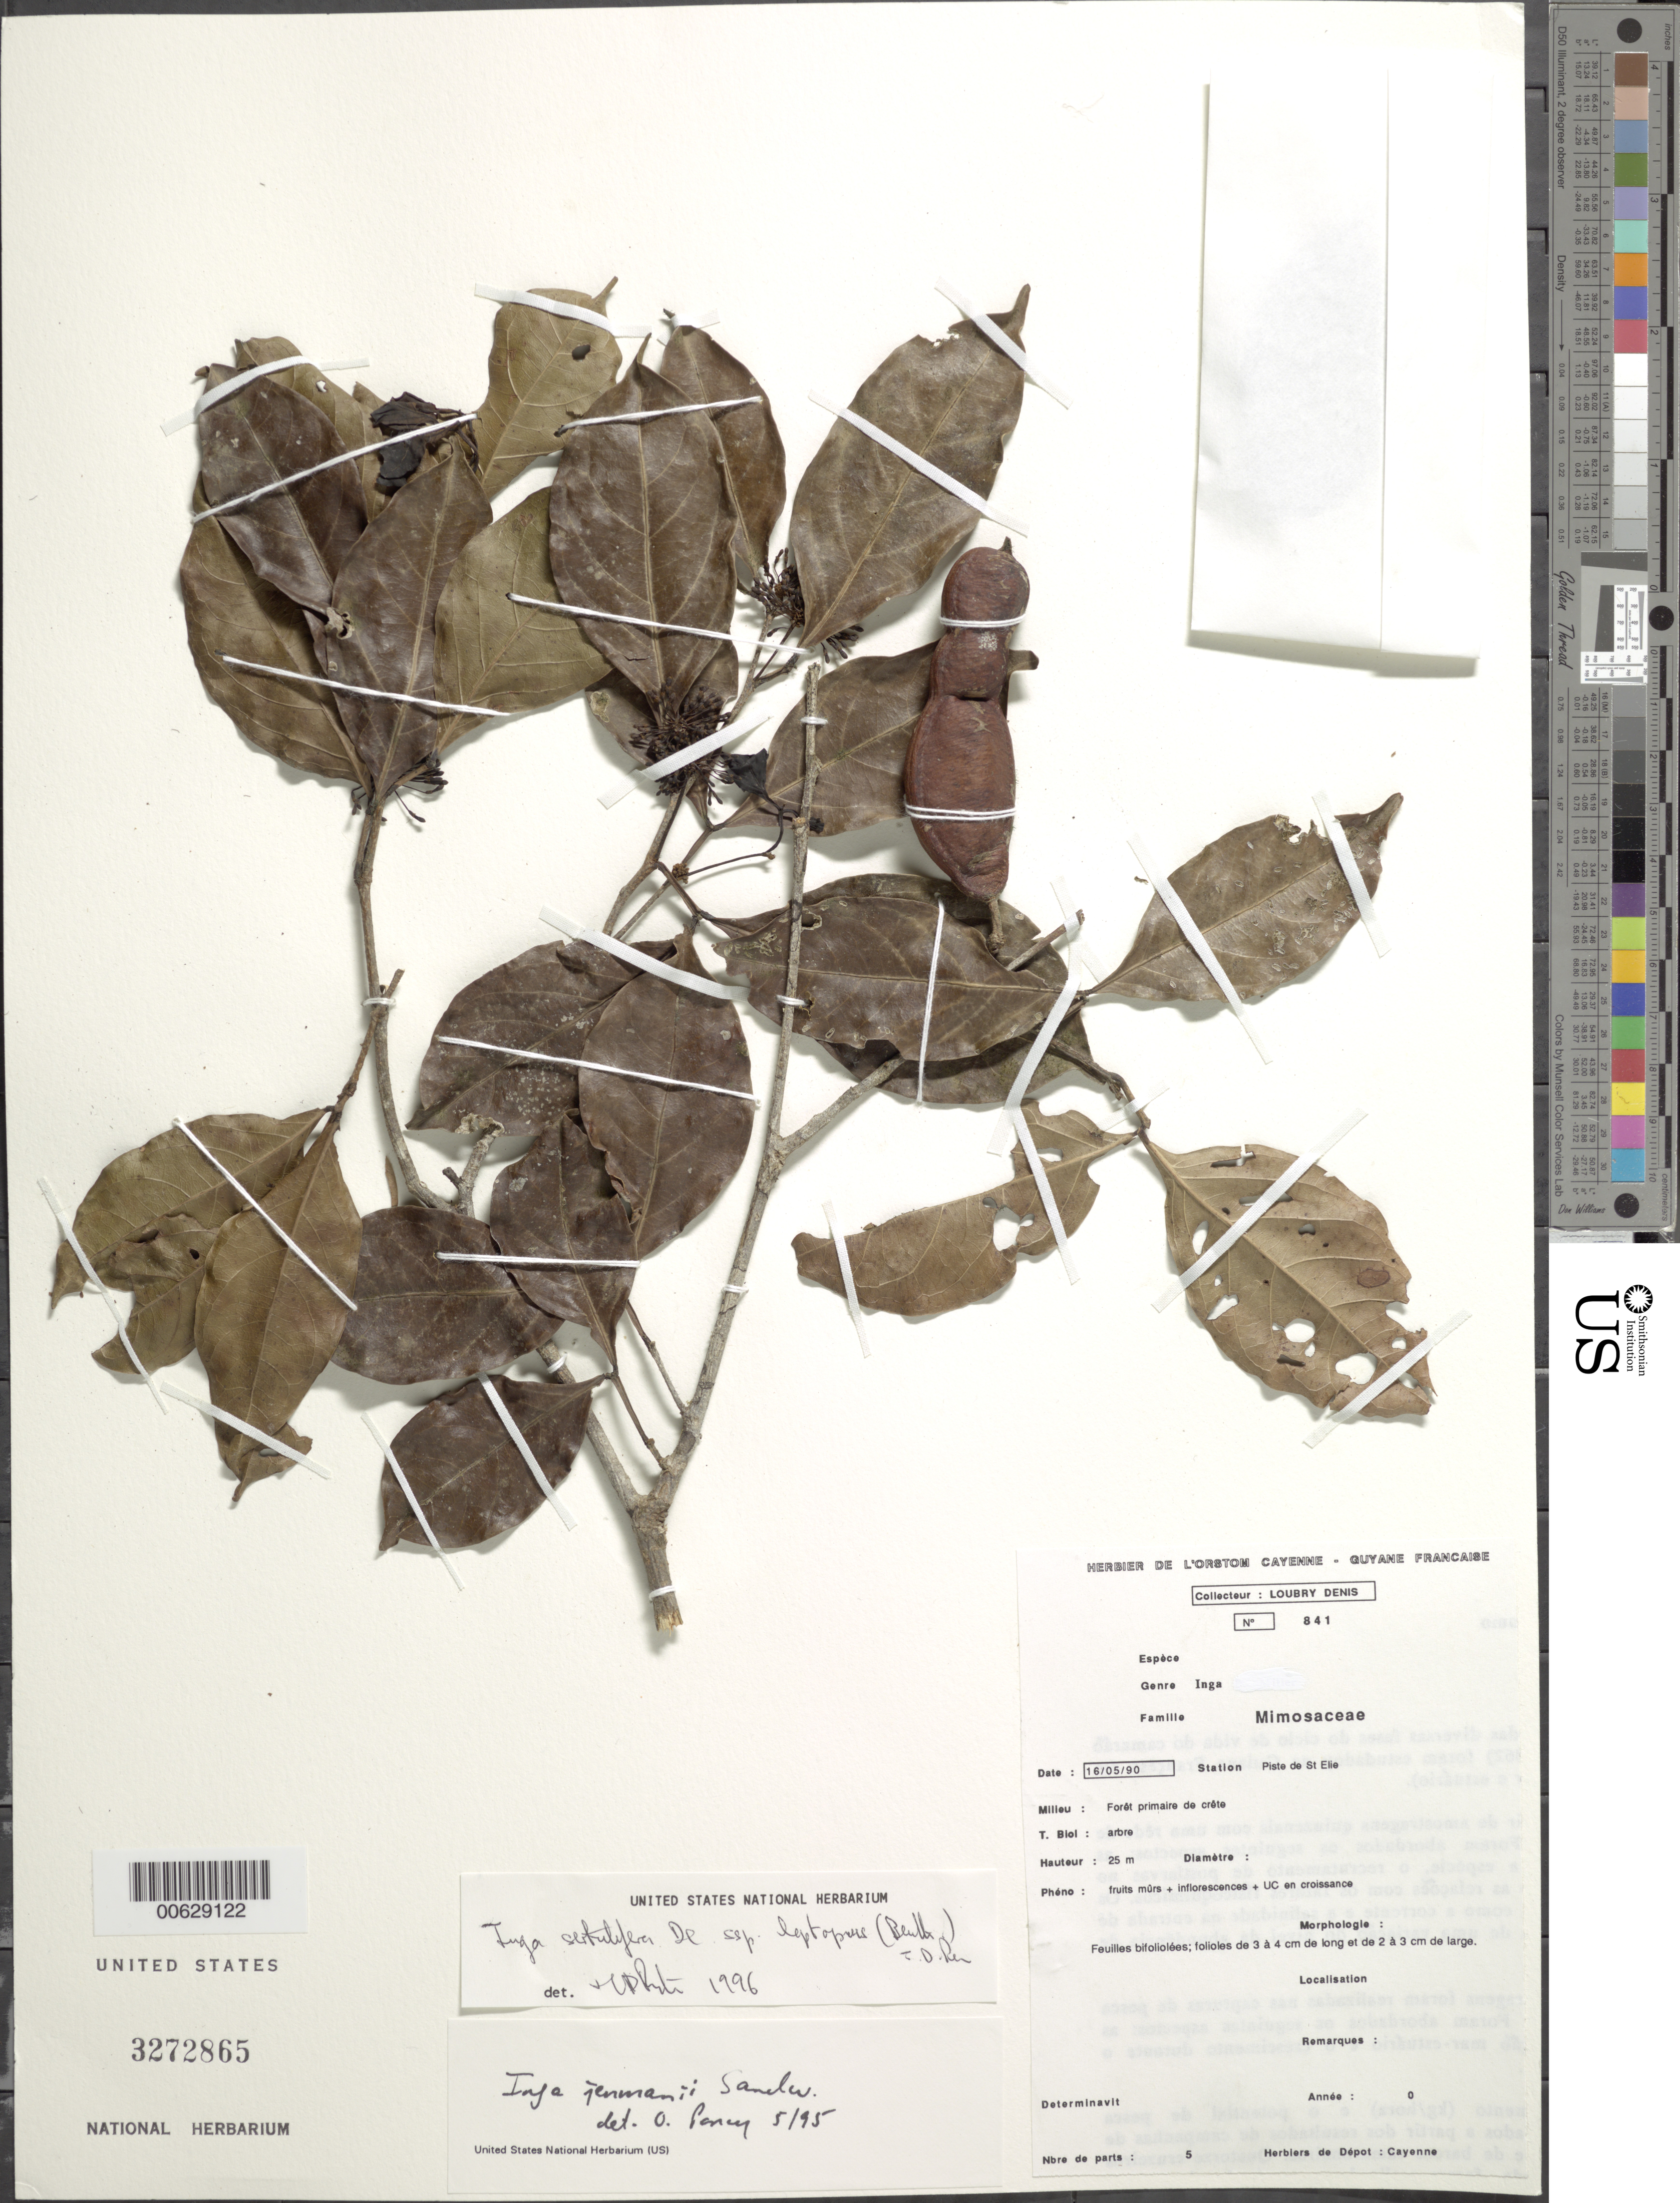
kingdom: Plantae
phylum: Tracheophyta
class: Magnoliopsida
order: Fabales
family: Fabaceae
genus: Inga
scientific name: Inga sertulifera subsp. leptopus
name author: (Benth.) T.D. Penn.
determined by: Pennington, T. D., (K)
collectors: D. Loubry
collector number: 841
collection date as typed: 16-May-90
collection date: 1990-05-16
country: French Guiana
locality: Piste de Saint-Élie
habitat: Foret primaire de crete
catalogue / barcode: US 3272865